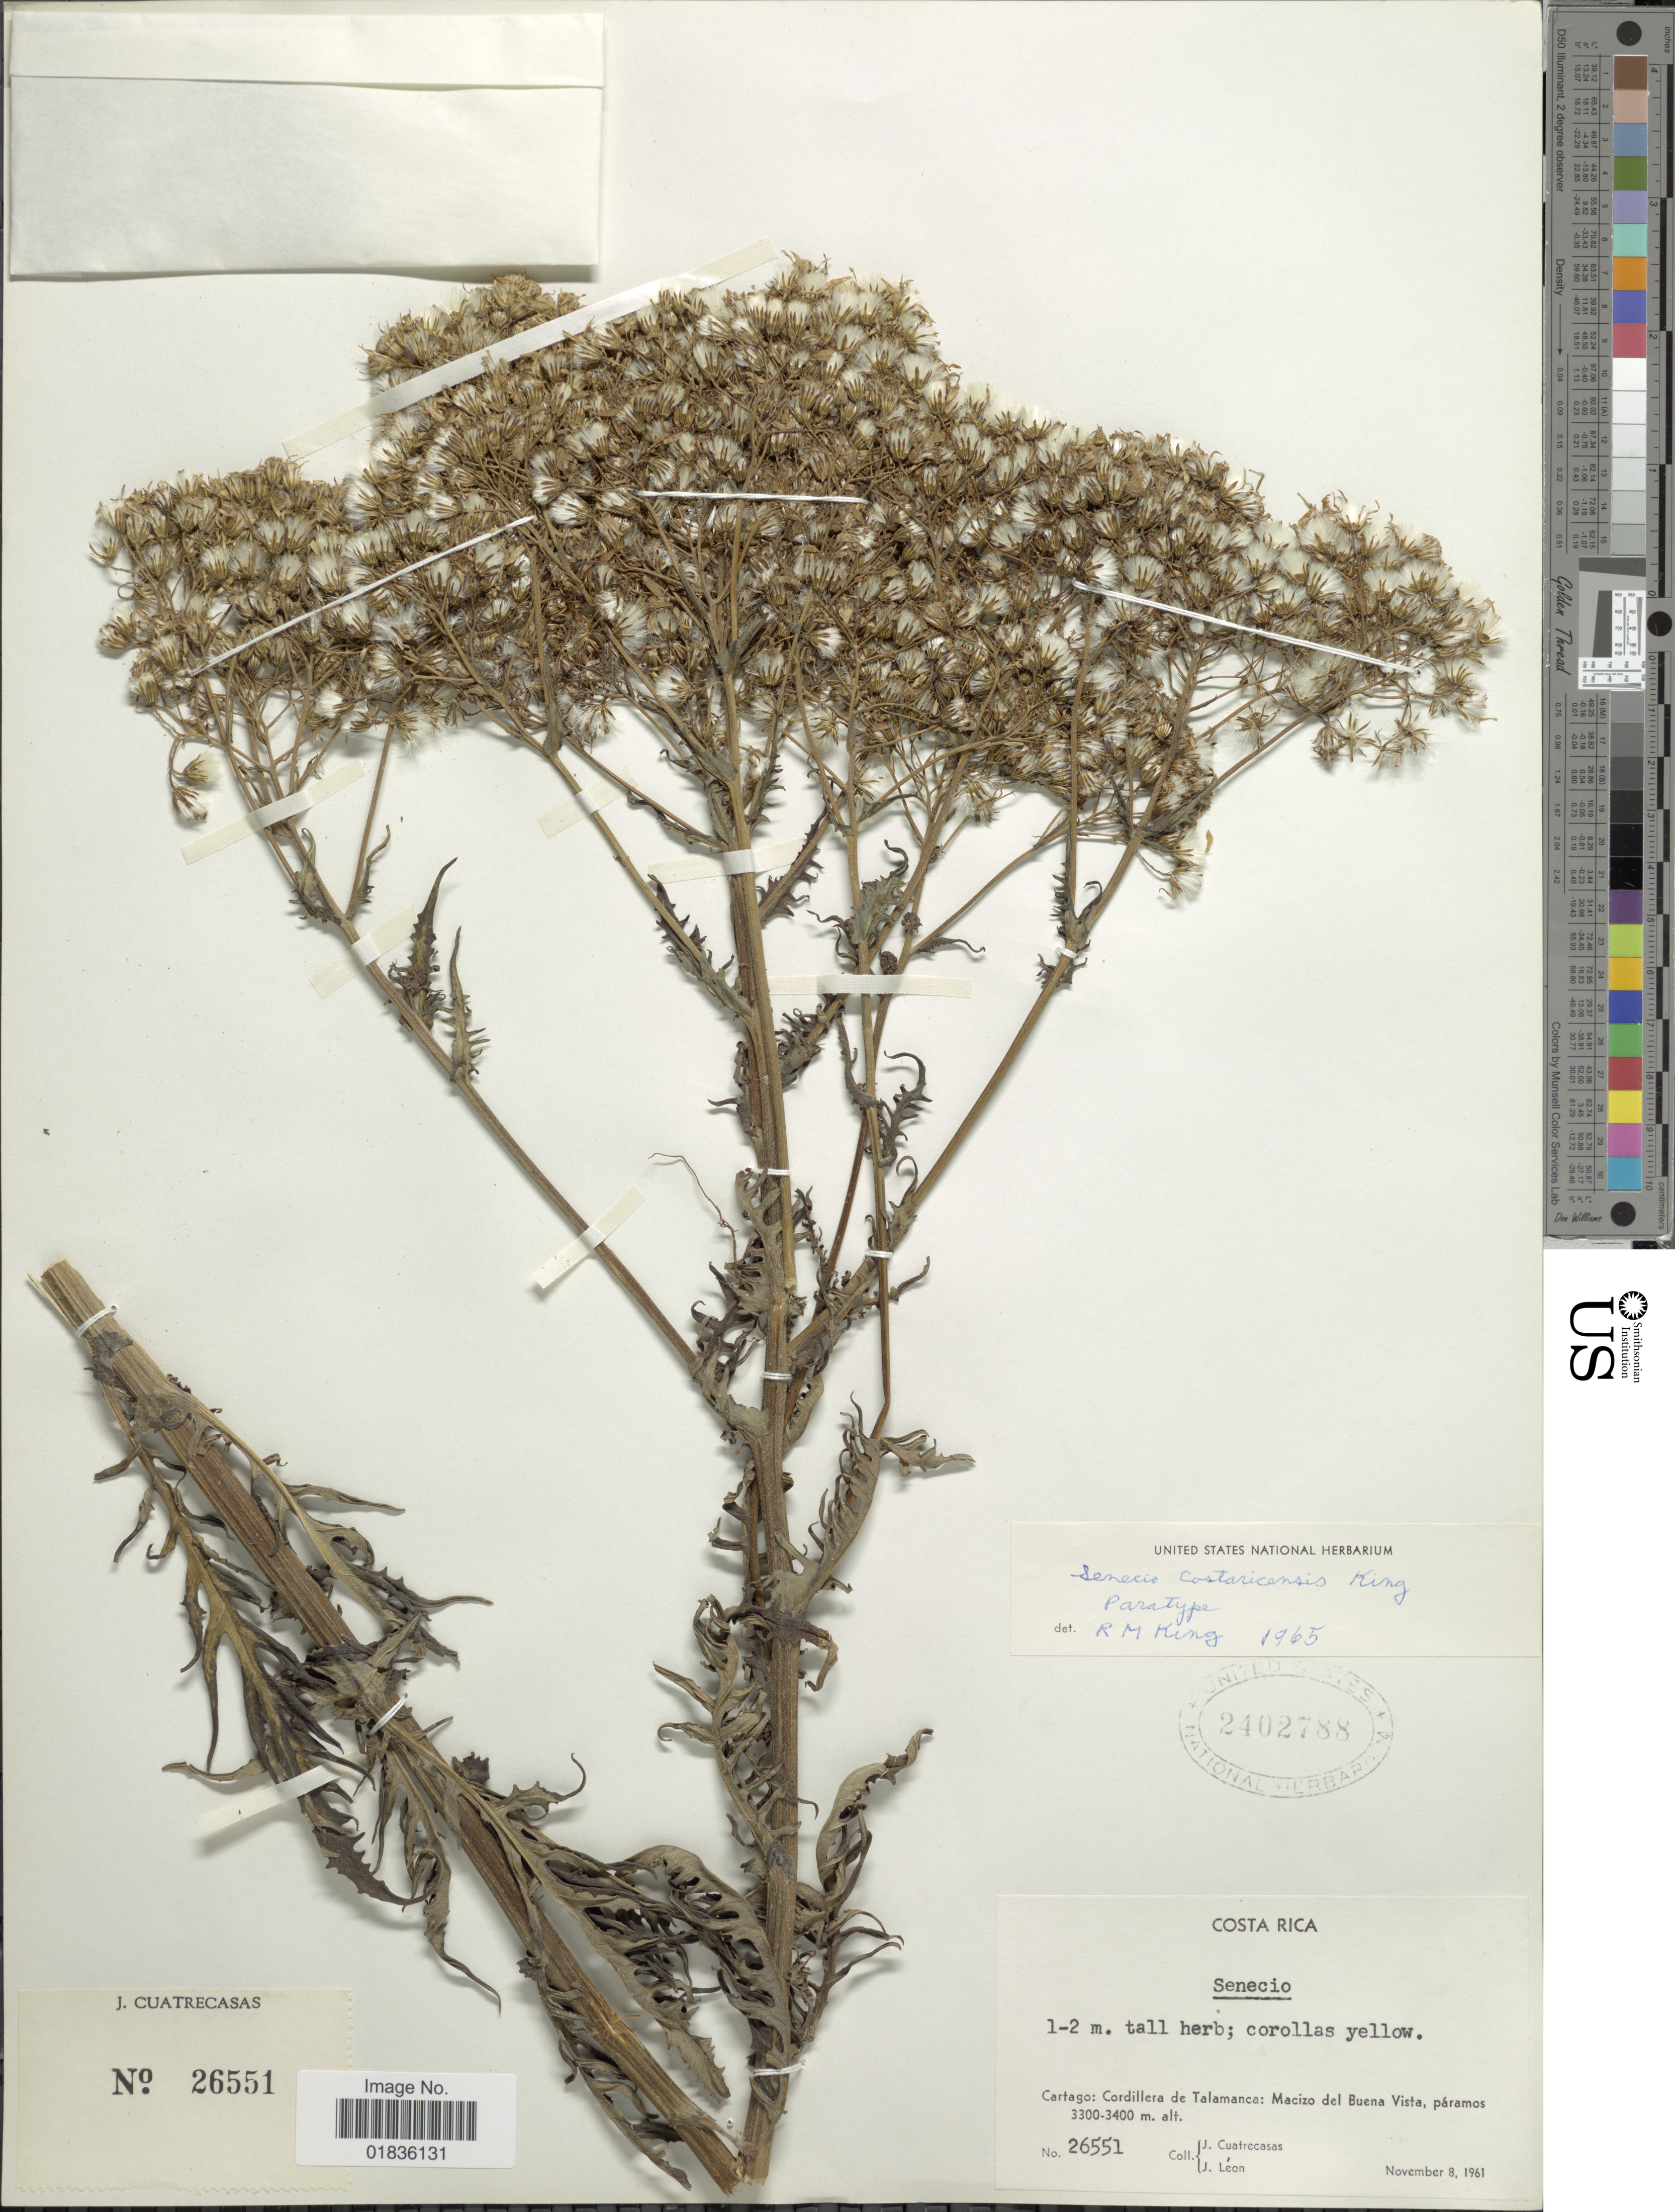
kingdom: Plantae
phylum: Tracheophyta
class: Magnoliopsida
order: Asterales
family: Asteraceae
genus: Senecio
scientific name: Senecio costaricensis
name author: R.M. King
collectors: J. Cuatrecasas & J. León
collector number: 26551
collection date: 1961-11-08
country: Costa Rica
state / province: Cartago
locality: Cordillera de Talamanca: Macizo del Buena Vista, paramos.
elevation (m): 3300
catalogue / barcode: US 2402788